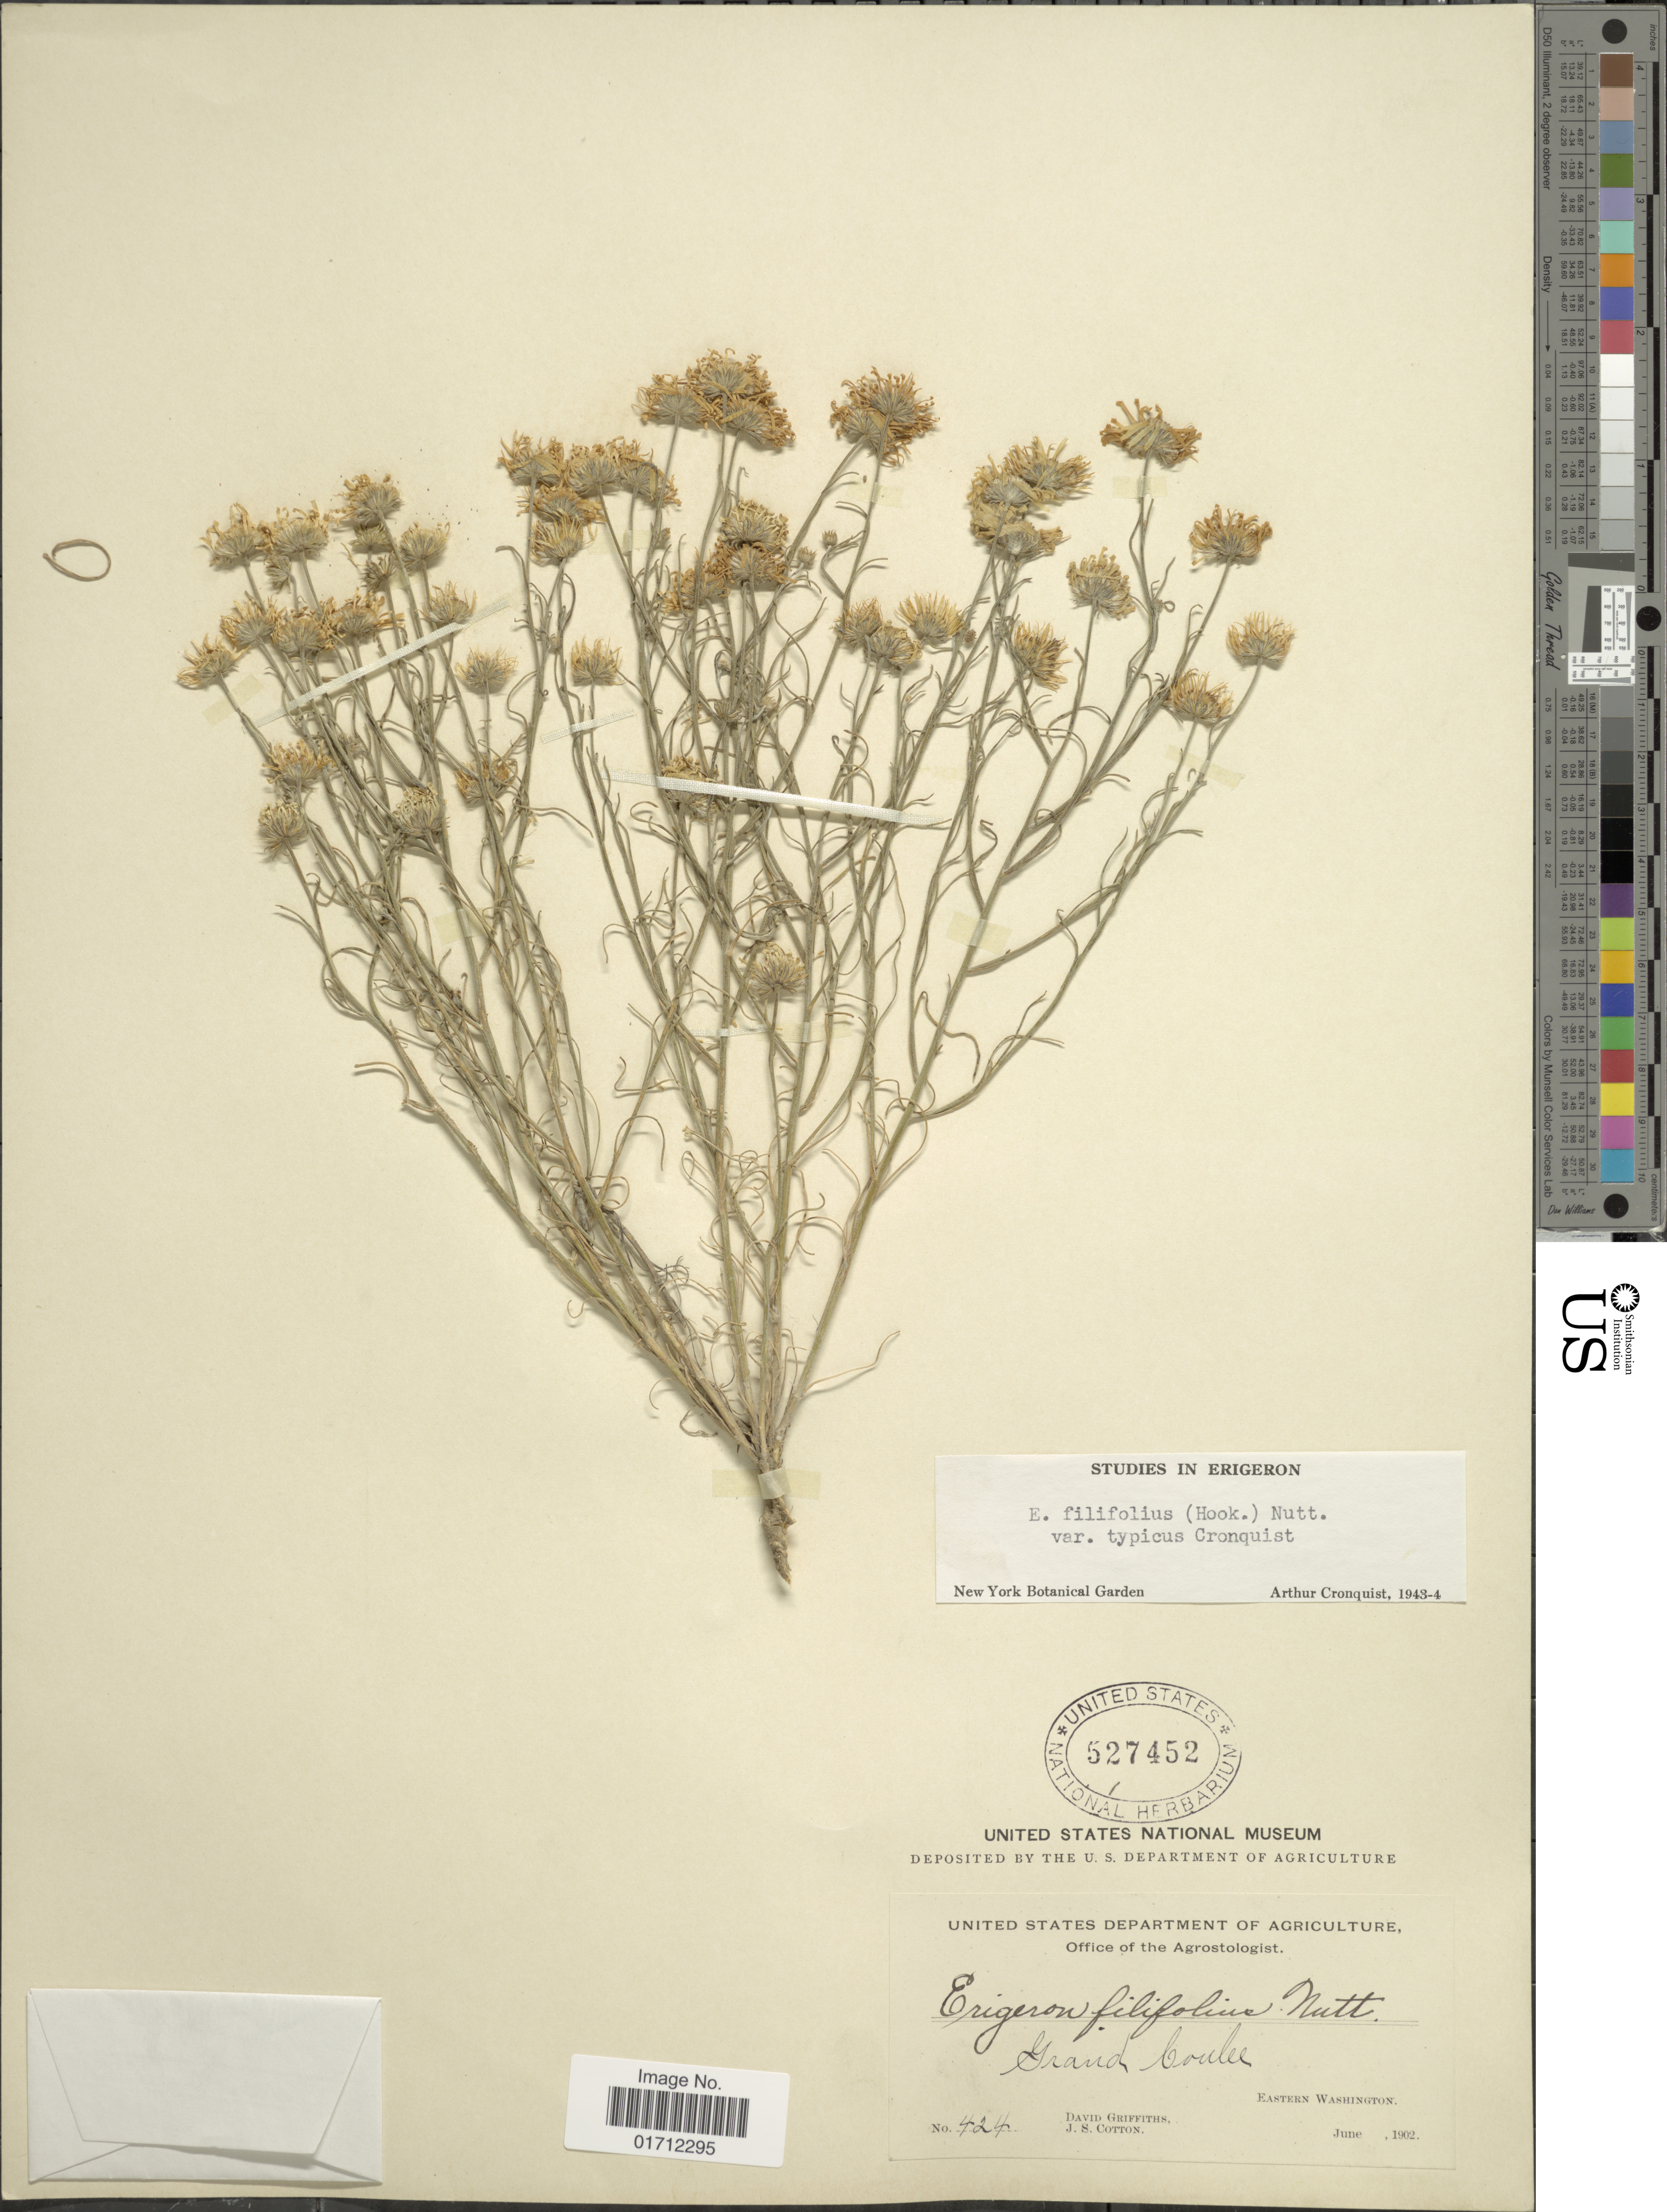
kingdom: Plantae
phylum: Tracheophyta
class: Magnoliopsida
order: Asterales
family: Asteraceae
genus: Erigeron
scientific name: Erigeron filifolius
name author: (Hook.) Nutt.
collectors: D. Griffiths & J. S. Cotton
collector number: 424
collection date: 1902-06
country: United States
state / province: Washington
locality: Eastern Washington, Grand Coulee.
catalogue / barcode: US 527452